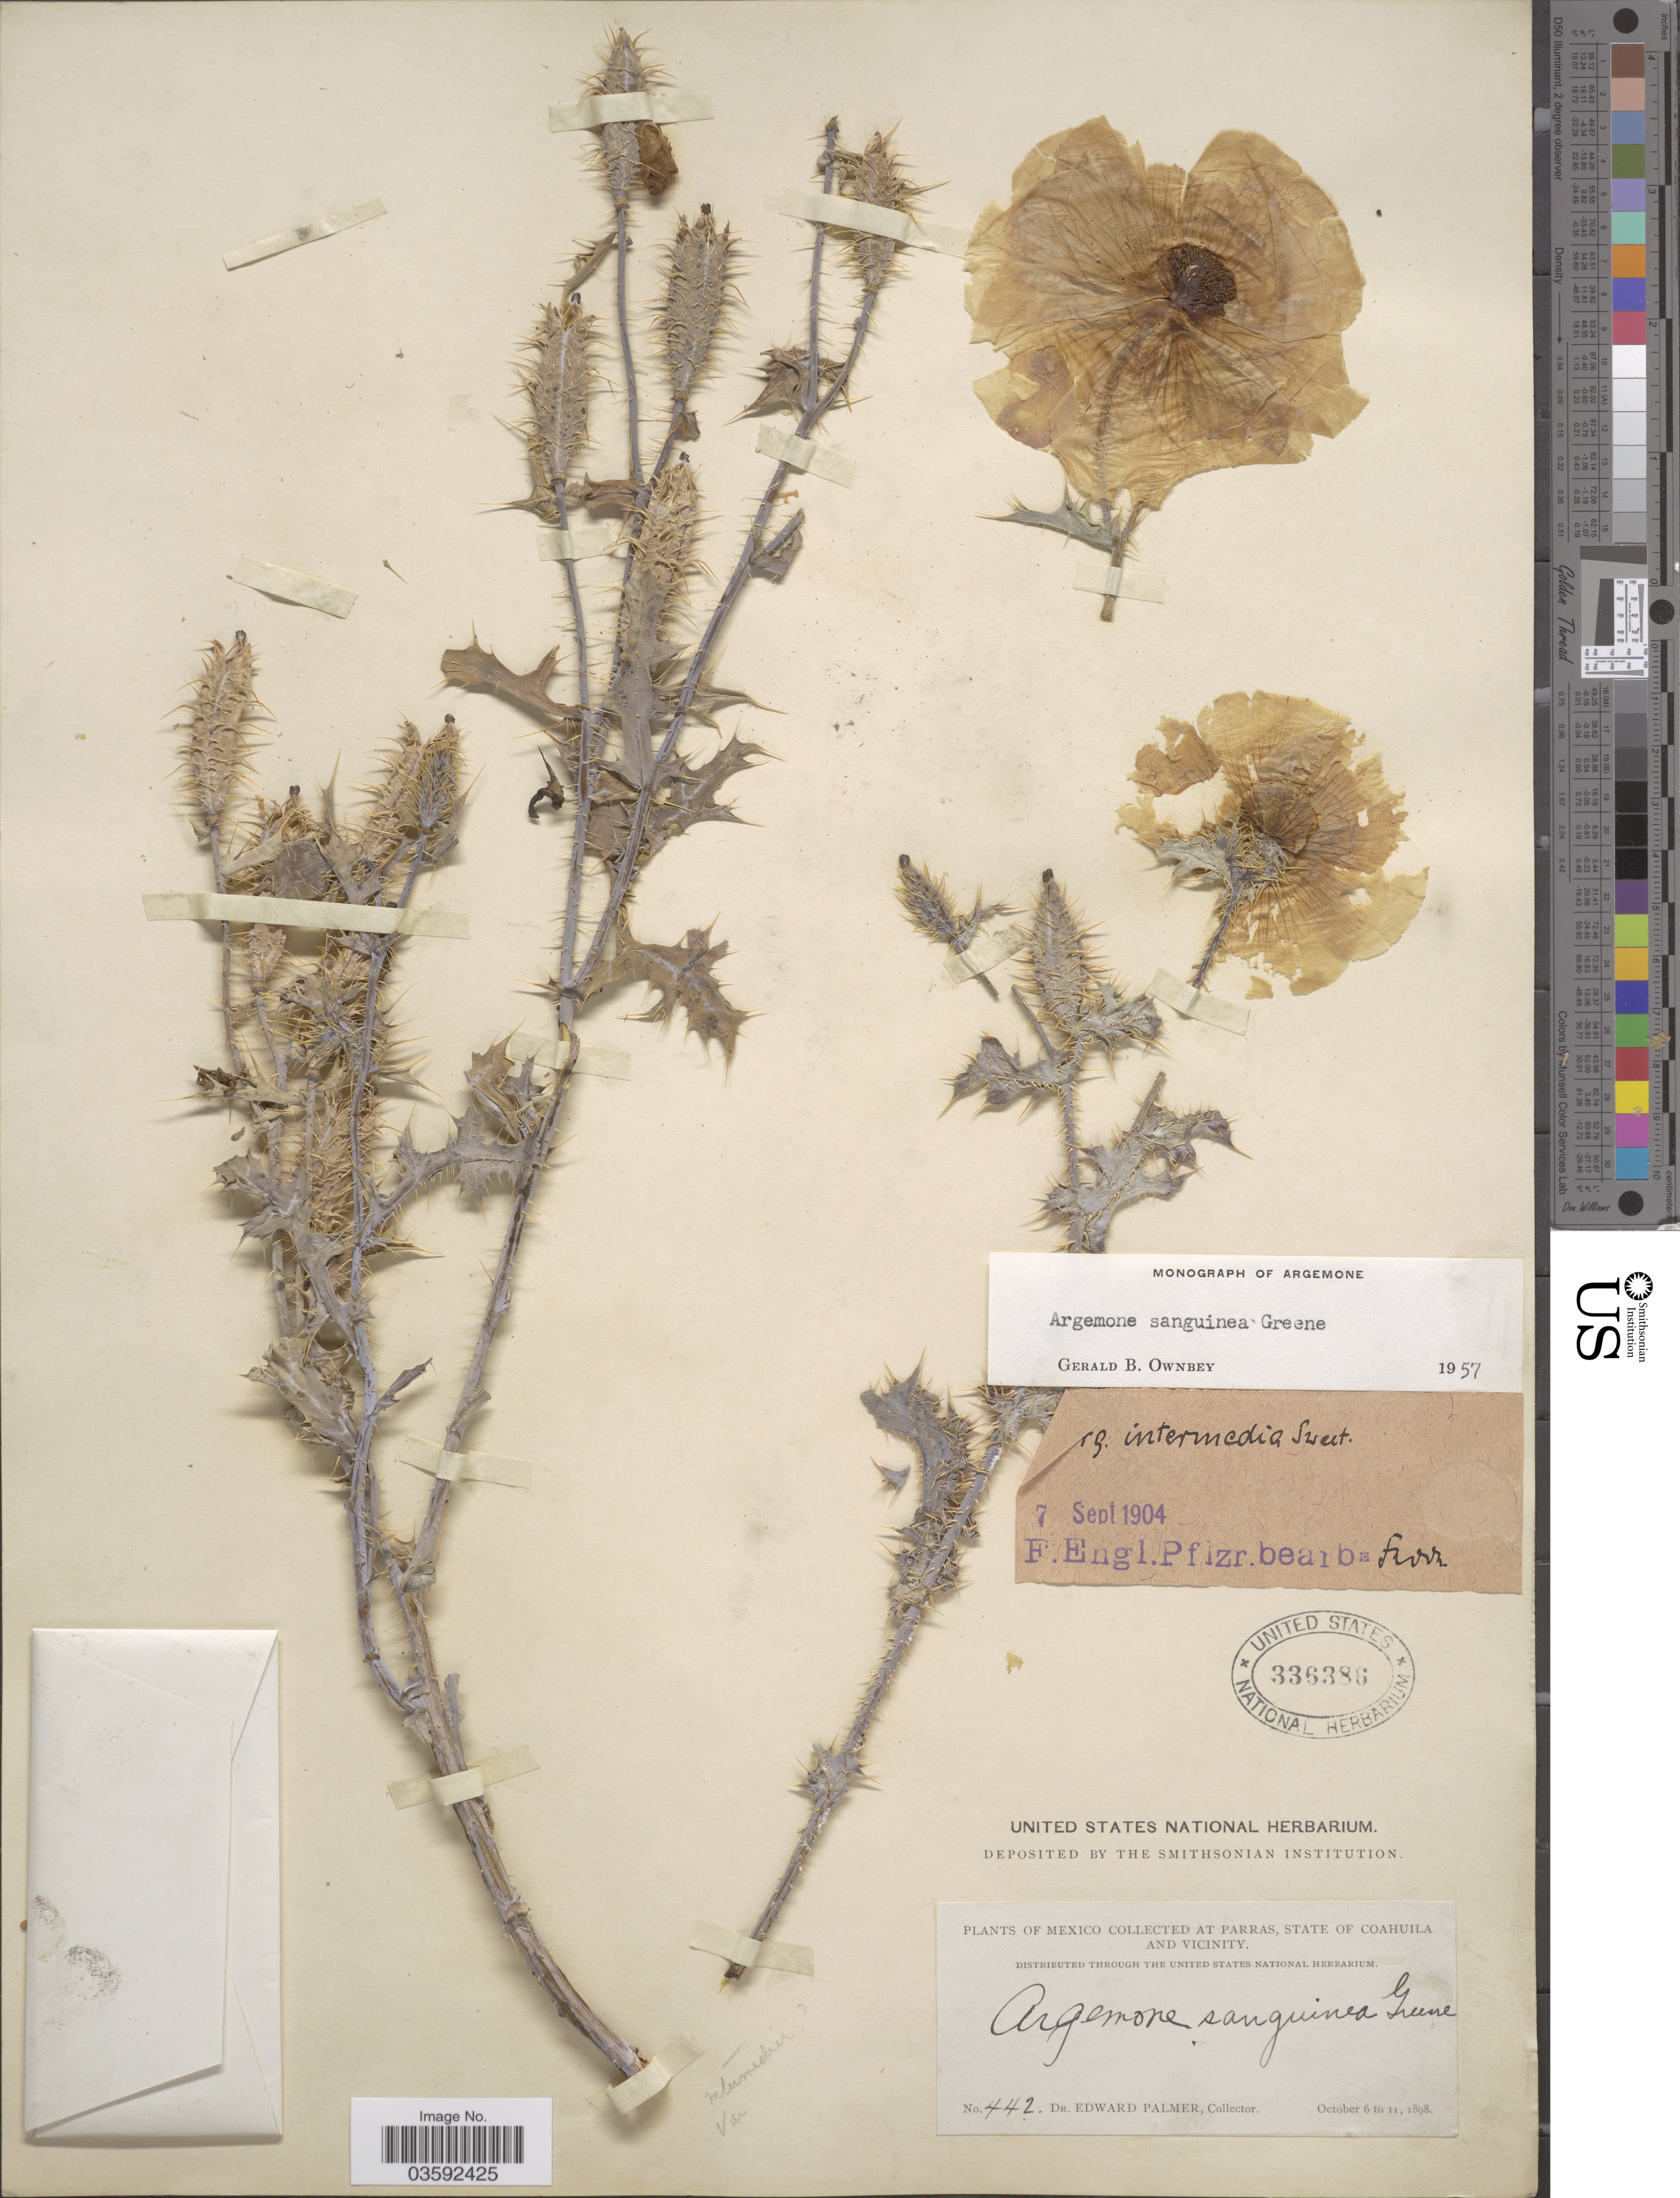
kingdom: Plantae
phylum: Tracheophyta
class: Magnoliopsida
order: Ranunculales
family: Papaveraceae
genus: Argemone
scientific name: Argemone sanguinea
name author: Greene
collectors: E. Palmer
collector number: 442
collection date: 1898-10-06/1898-10-11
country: Mexico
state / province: Coahuila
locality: At Parras, State of Coahuila and Vicinity.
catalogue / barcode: US 336386